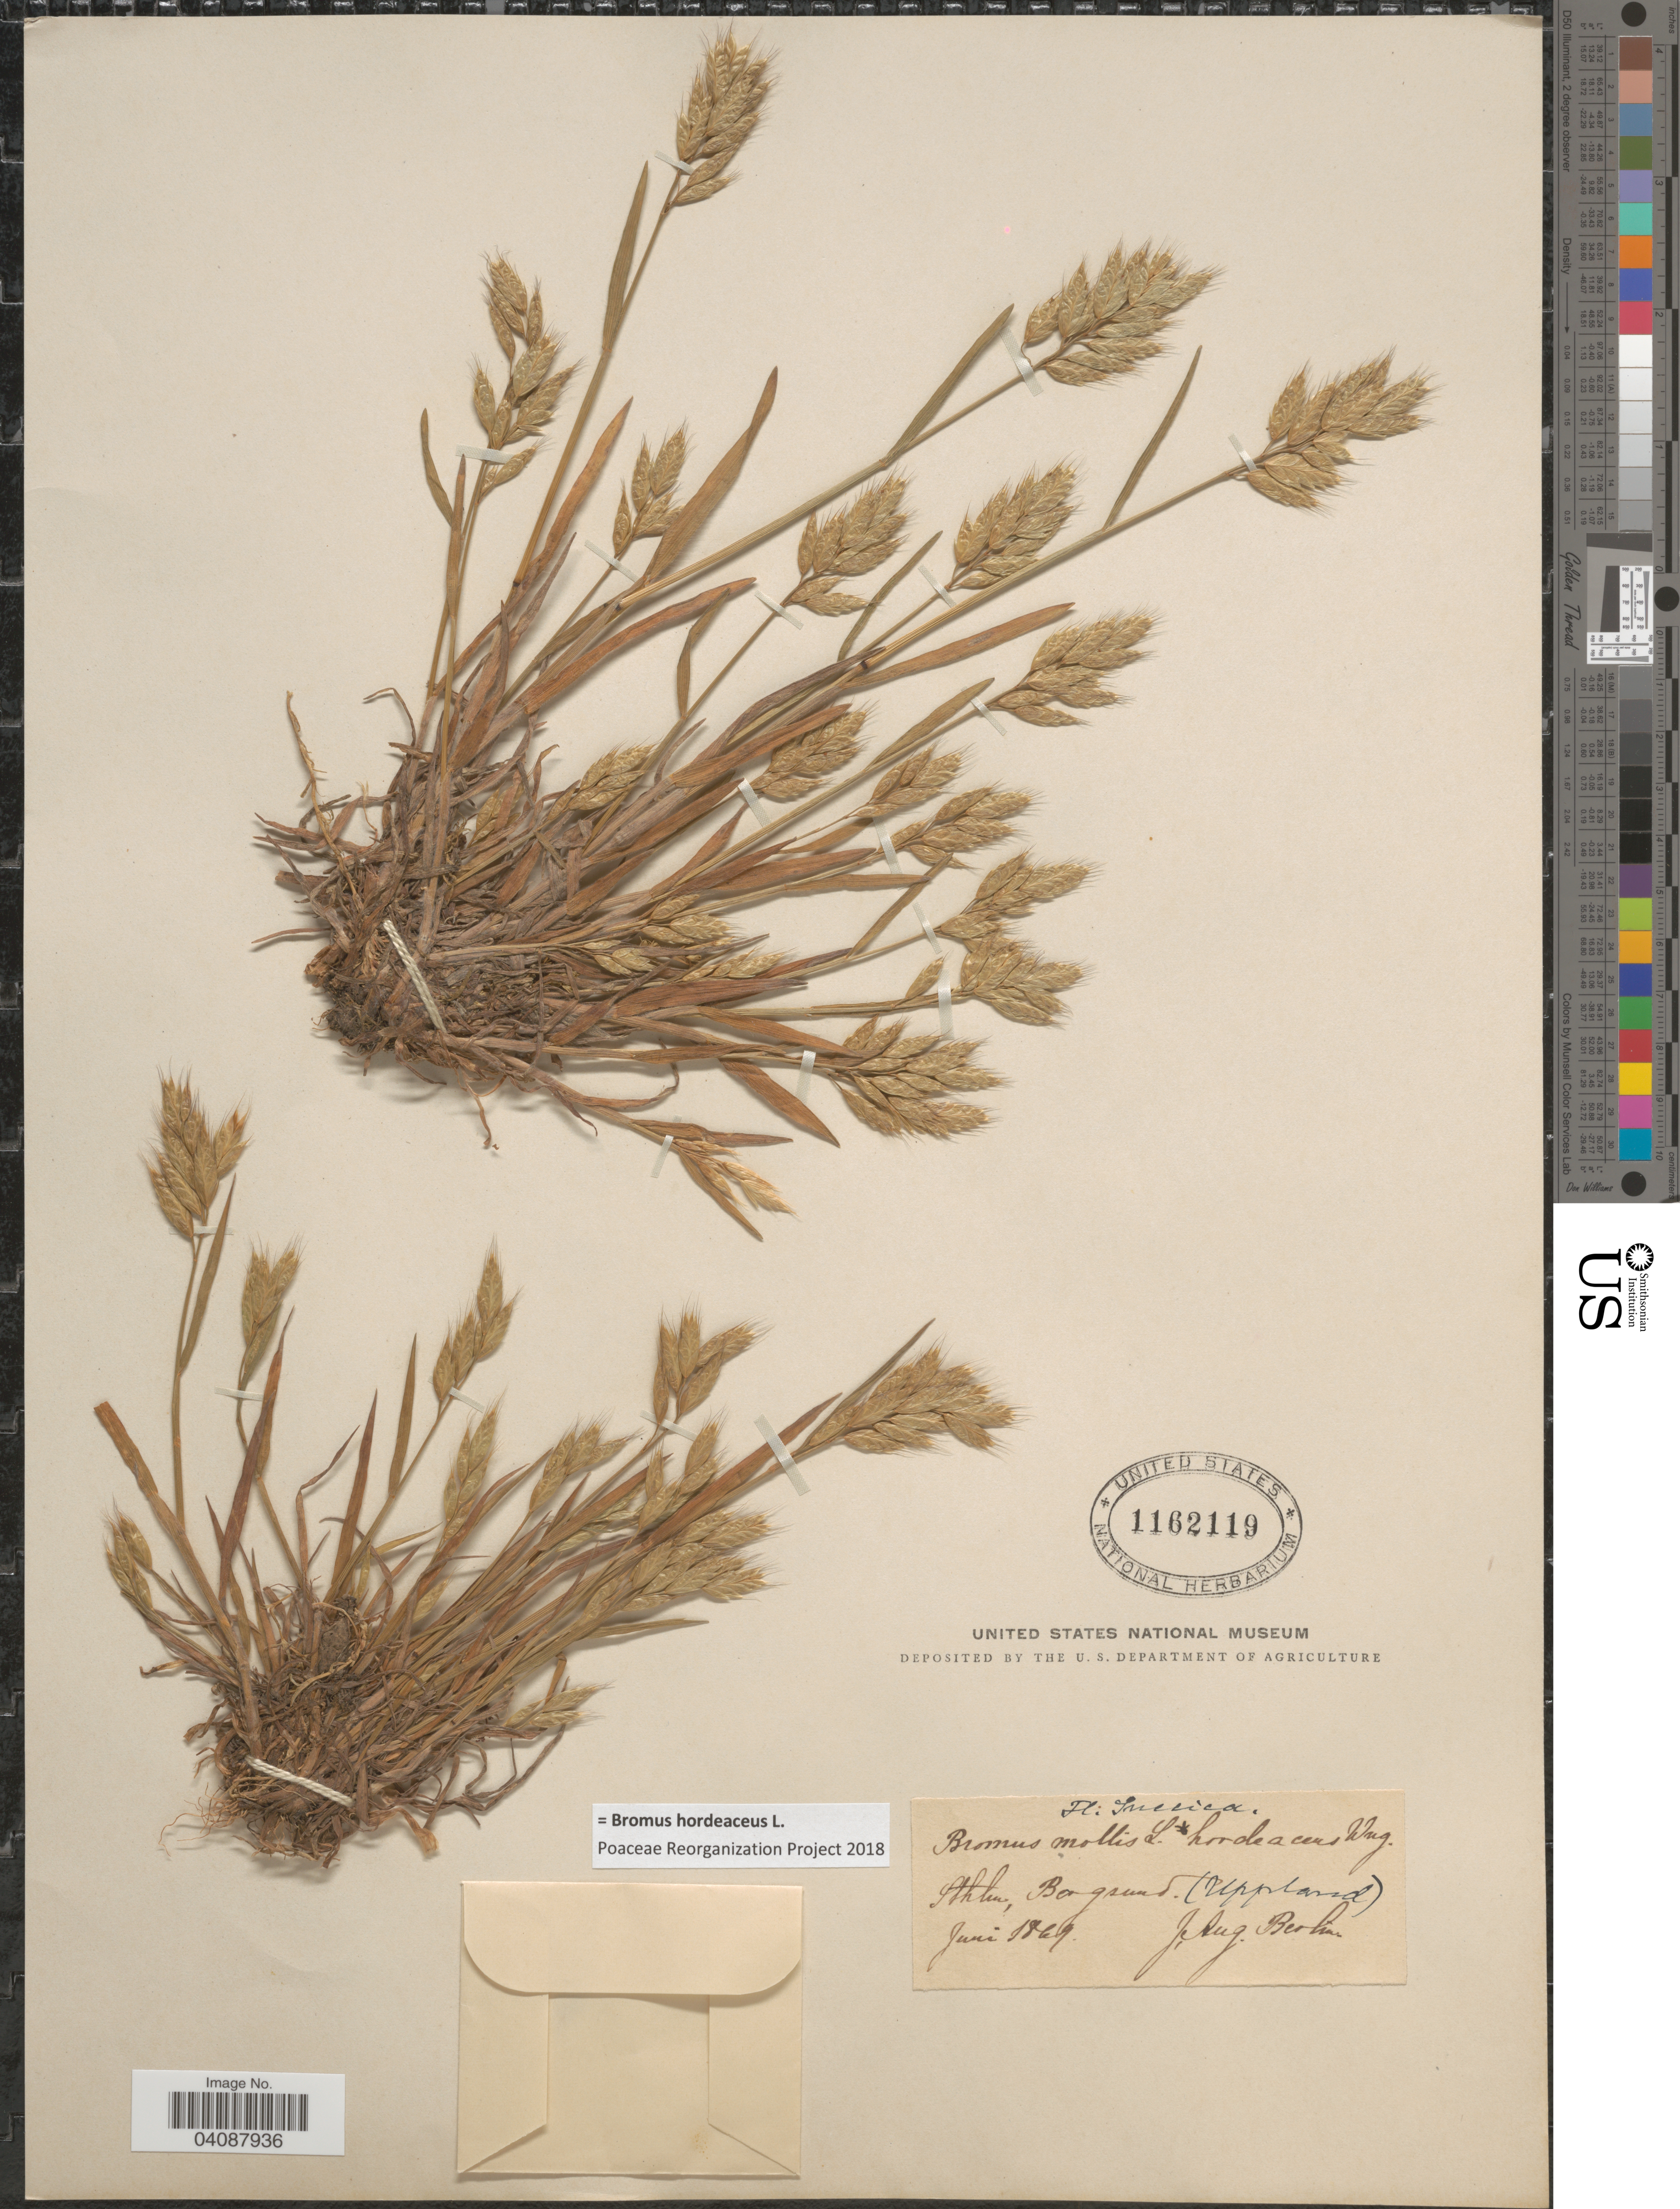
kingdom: Plantae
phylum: Tracheophyta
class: Liliopsida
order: Poales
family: Poaceae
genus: Bromus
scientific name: Bromus hordeaceus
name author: L.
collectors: J. Berlin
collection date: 1869-06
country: Sweden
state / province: Stockholm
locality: Suecica. Sthlm, Bergsaud. (Uppland).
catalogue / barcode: US 1162119